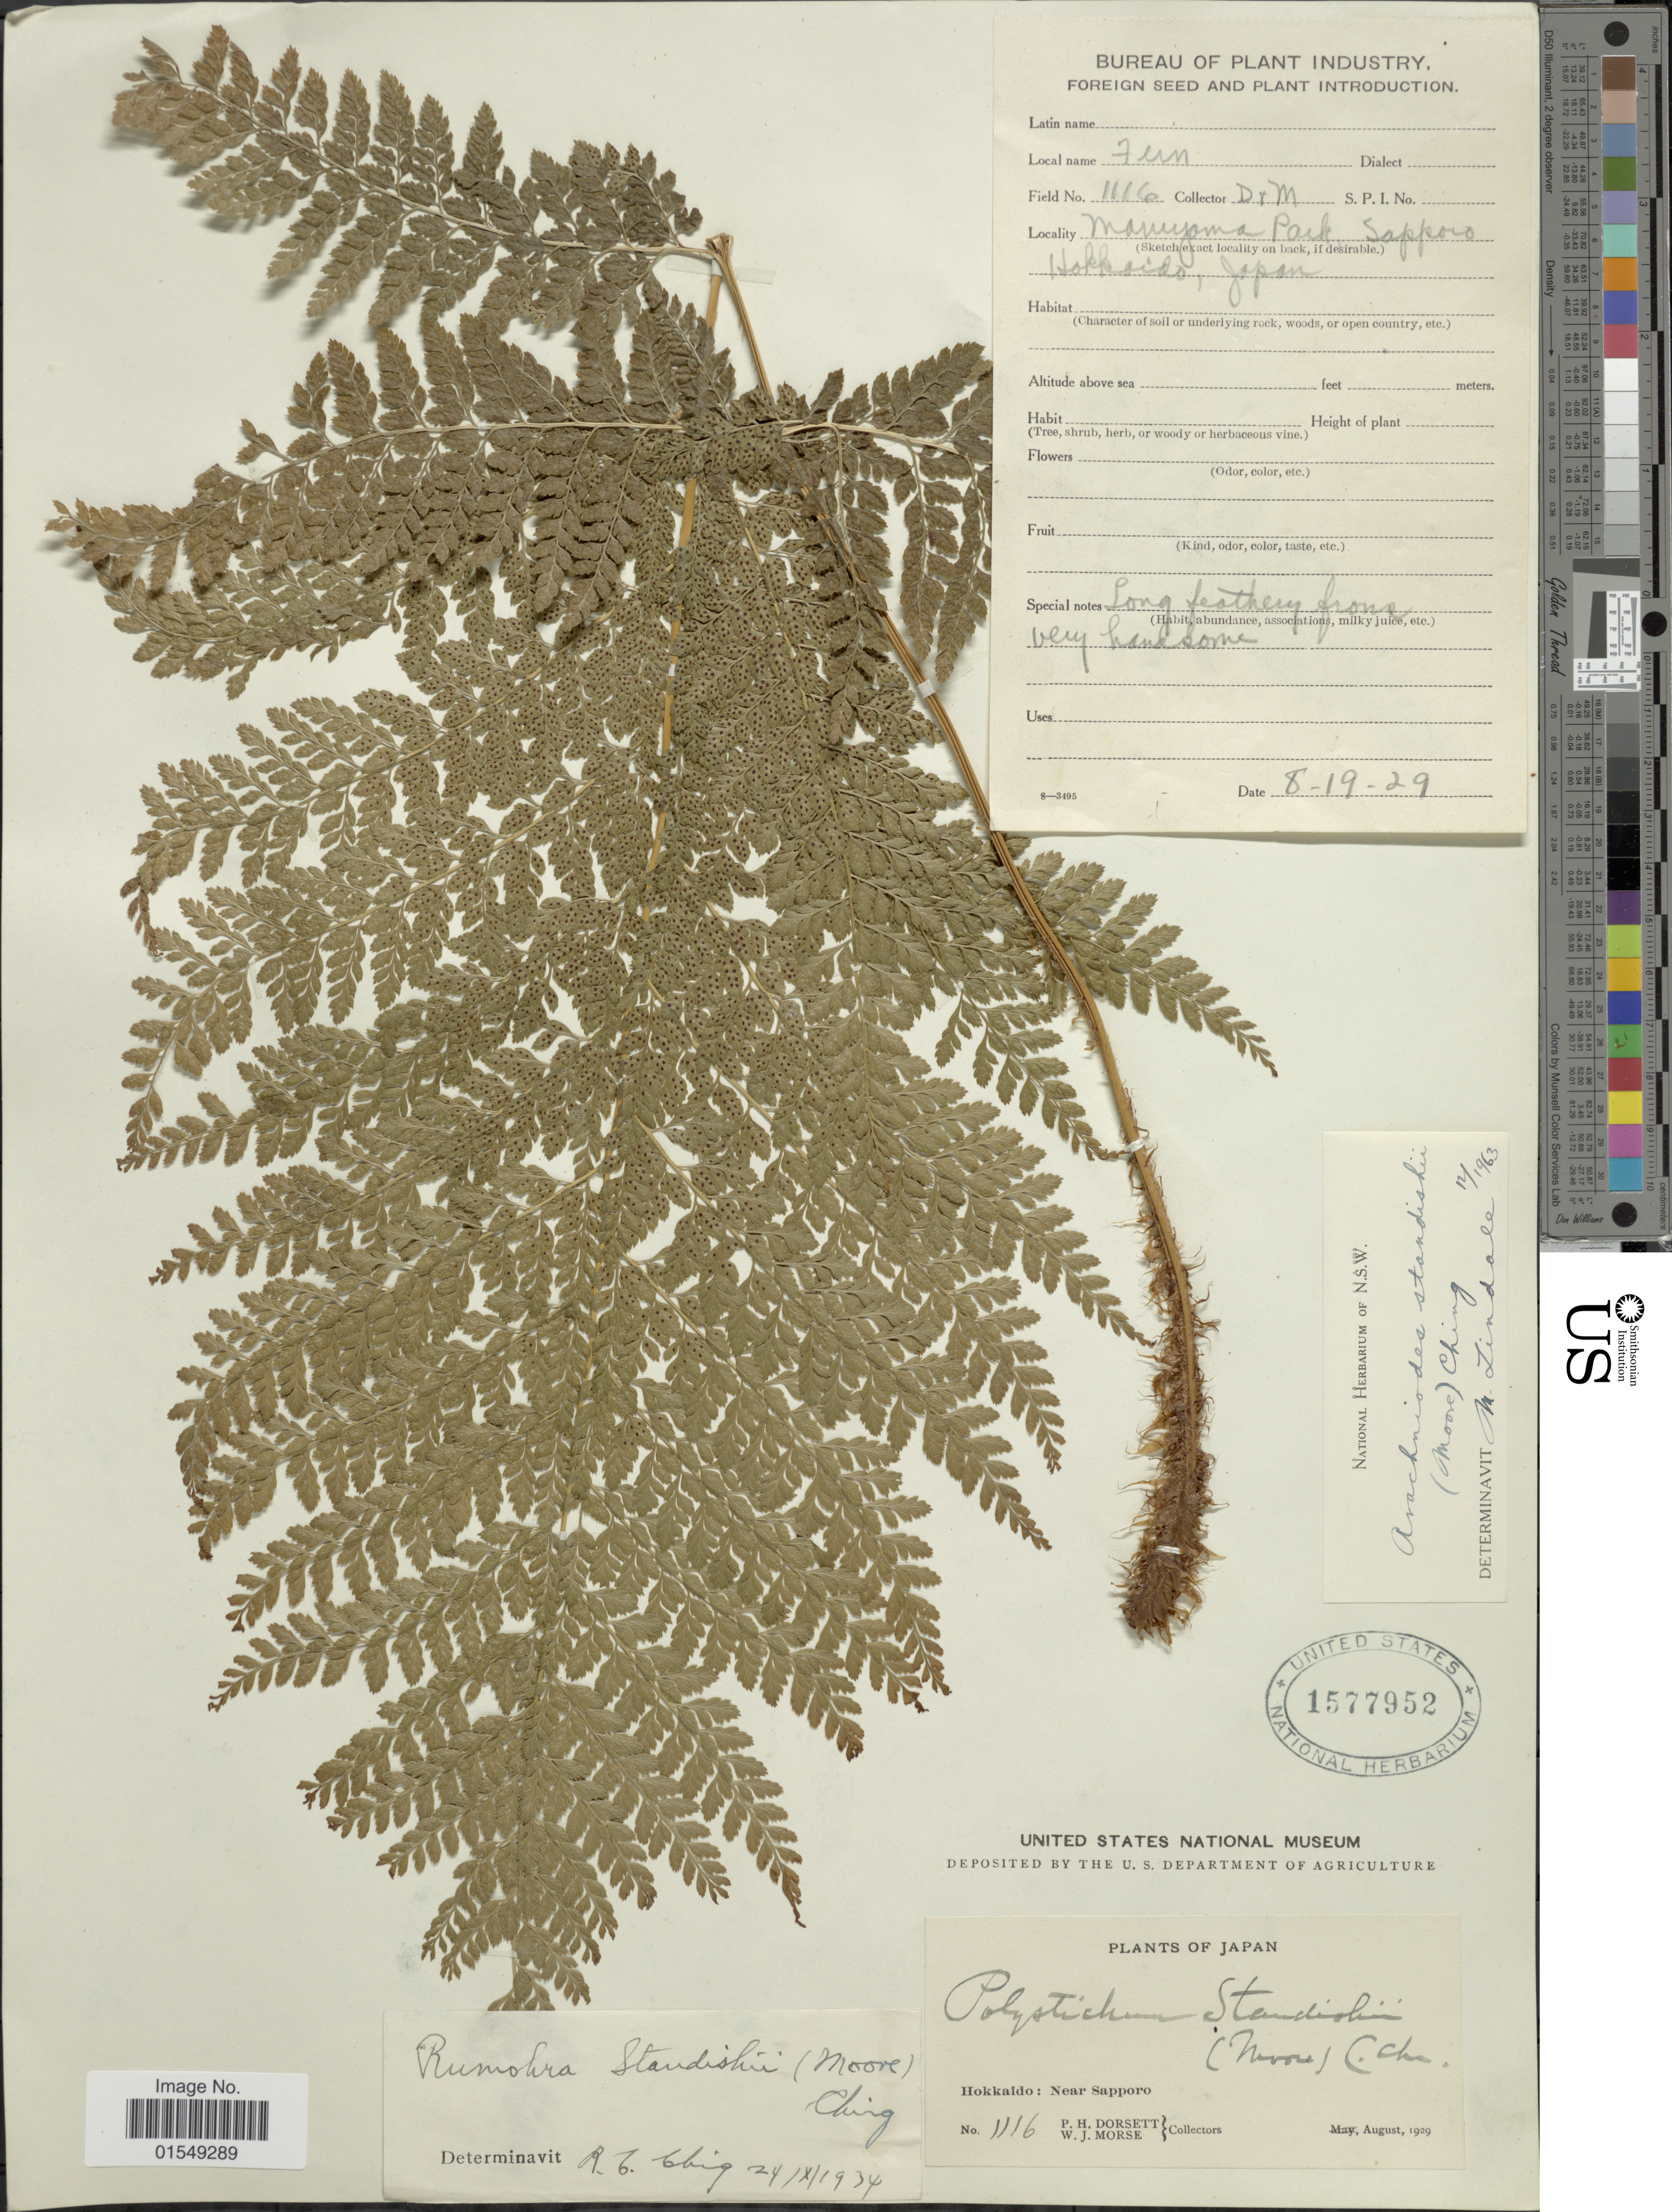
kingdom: Plantae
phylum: Tracheophyta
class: Polypodiopsida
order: Polypodiales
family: Dryopteridaceae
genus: Arachniodes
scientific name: Arachniodes standishii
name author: (T. Moore) Ohwi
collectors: P. H. Dorsett & W. J. Morse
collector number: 1116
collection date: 1929-08-19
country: Japan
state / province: Hokkaidō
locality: Hokkaido: near Sapporo, Maruyama Park.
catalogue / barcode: US 1577952